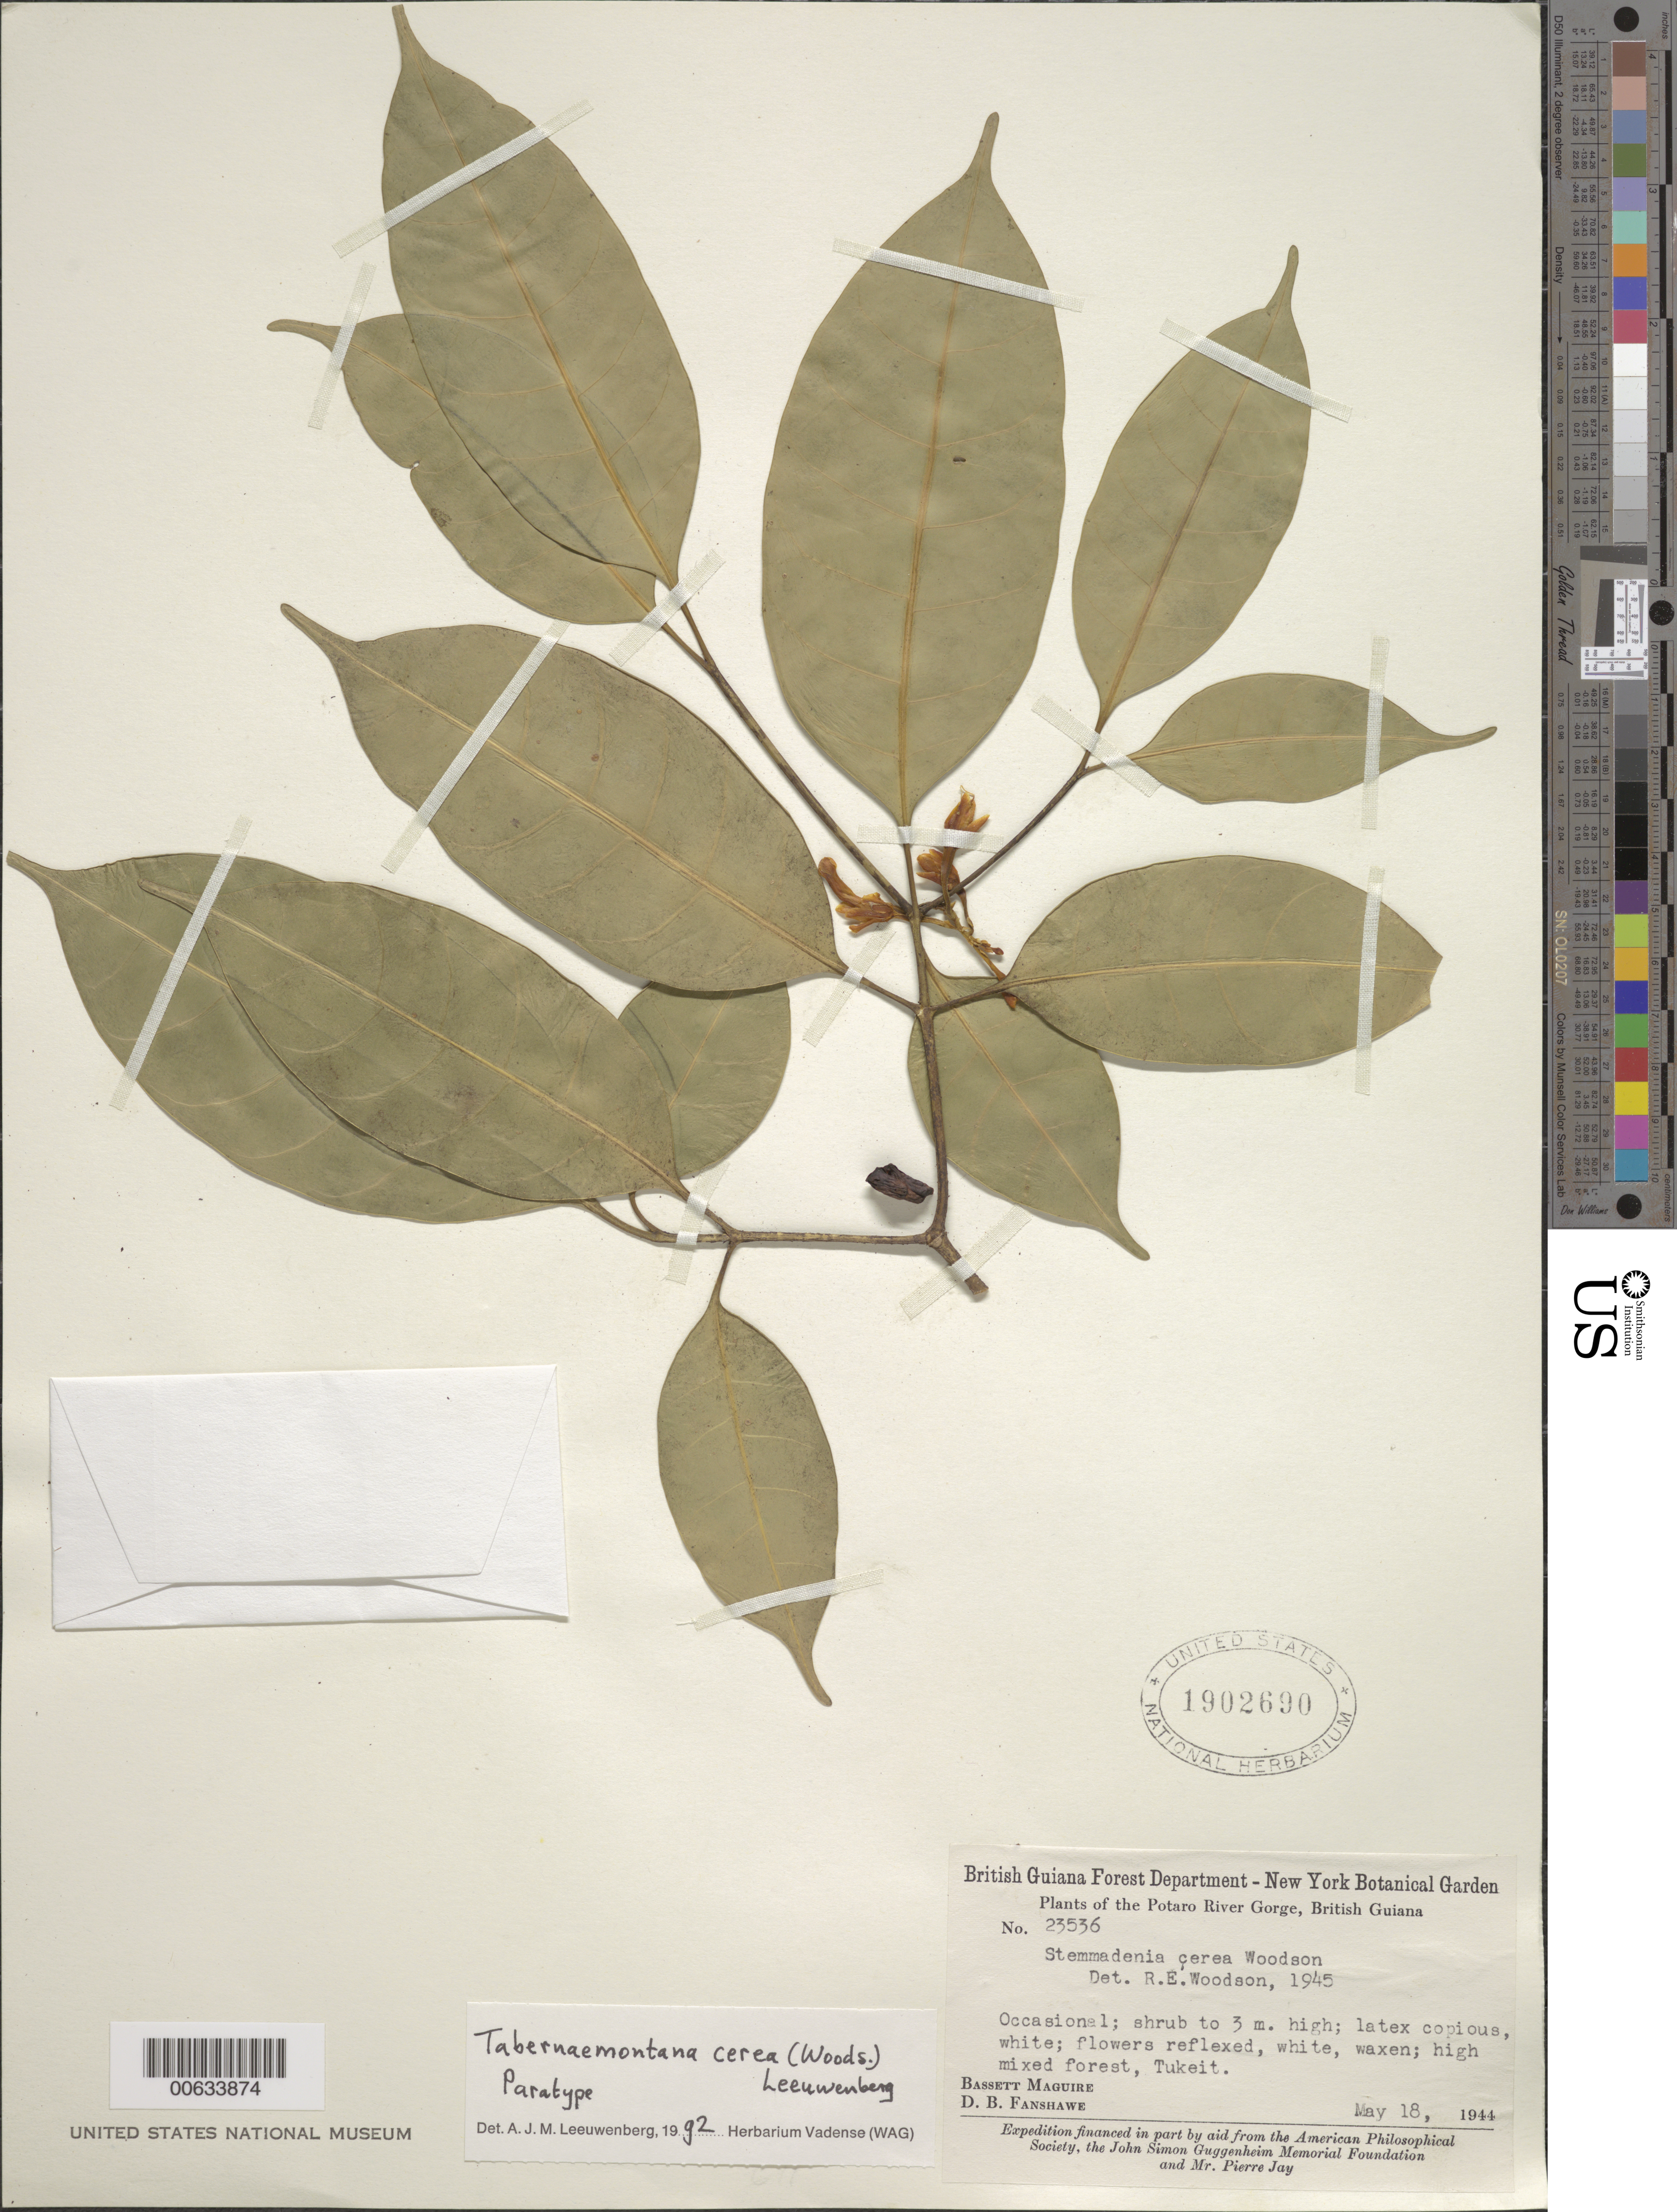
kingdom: Plantae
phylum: Tracheophyta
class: Magnoliopsida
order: Gentianales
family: Apocynaceae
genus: Tabernaemontana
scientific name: Tabernaemontana cerea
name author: (Woodson) Leewenberg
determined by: Leeuwenberg, A. J. M.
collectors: B. Maguire & D. B. Fanshawe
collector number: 23536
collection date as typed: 18-May-44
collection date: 1944-05-18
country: Guyana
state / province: Potaro-Siparuni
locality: Tukeit to Kaieteur Plateau trail, Potaro River Gorge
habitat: High mixed forest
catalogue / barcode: US 1902690